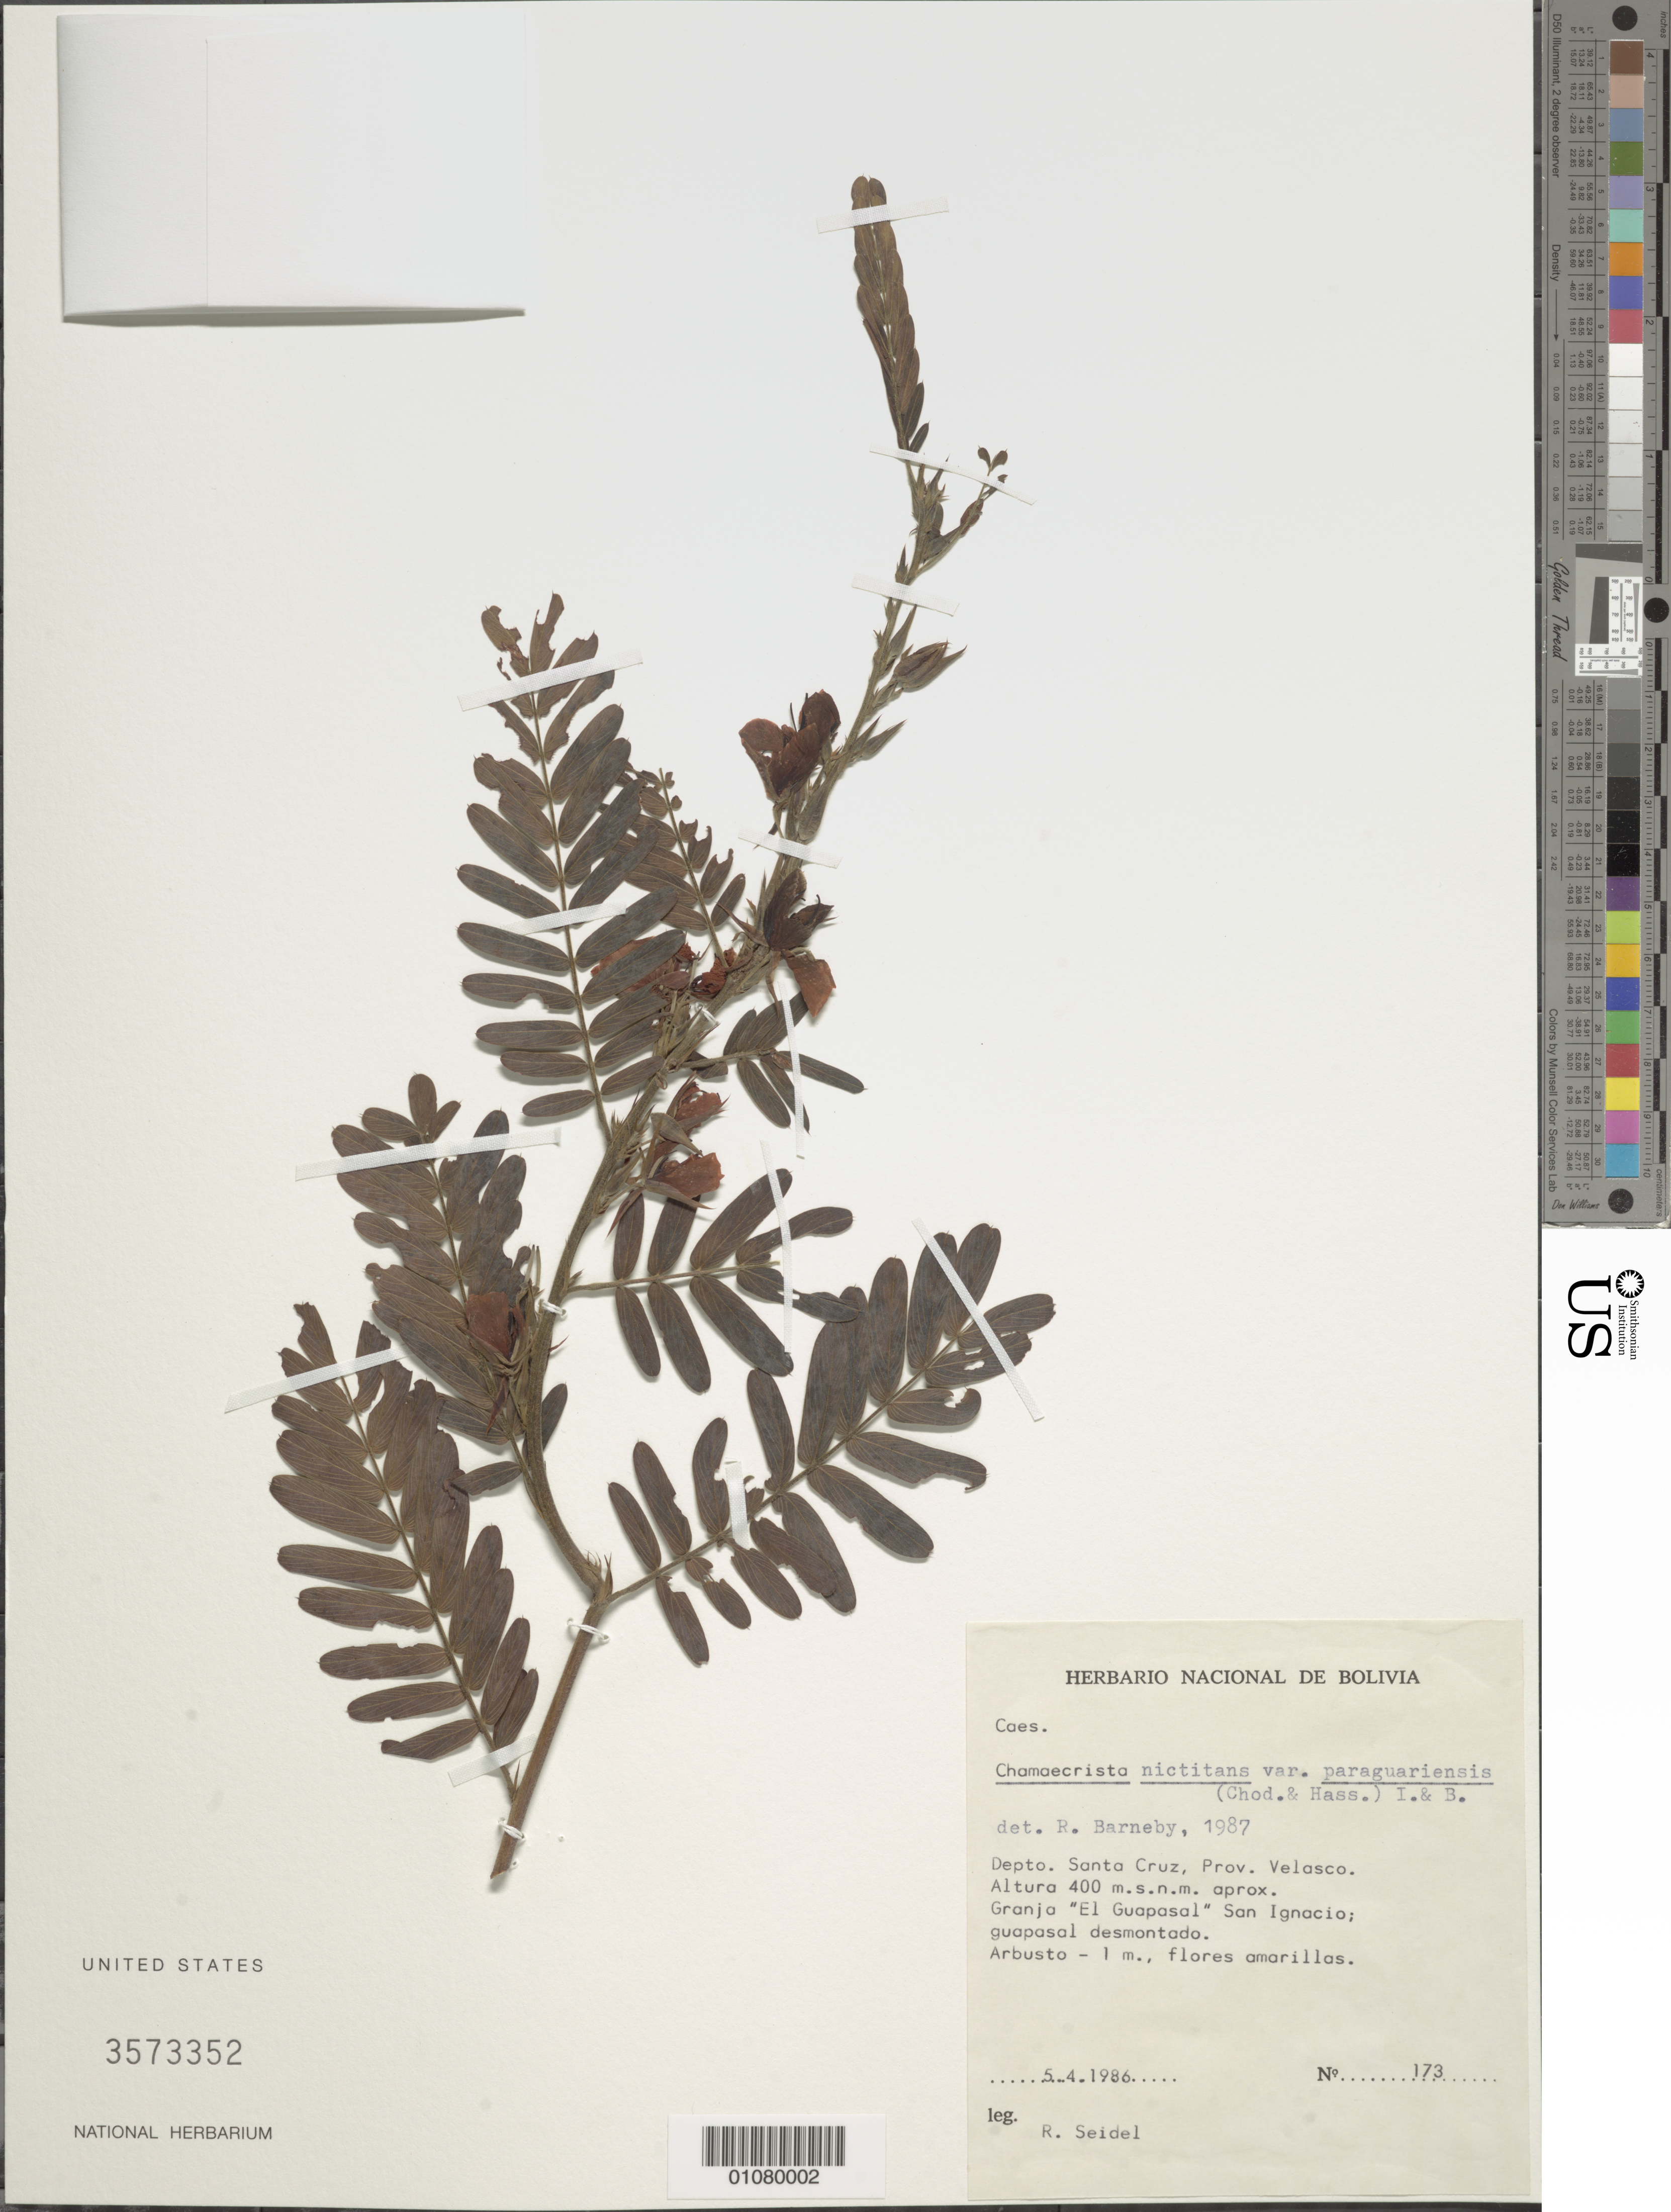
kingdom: Plantae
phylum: Tracheophyta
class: Magnoliopsida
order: Fabales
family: Fabaceae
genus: Chamaecrista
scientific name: Chamaecrista nictitans var. paraguariensis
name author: (Chodat & Hassl.) H.S. Irwin & Barneby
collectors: R. Seidel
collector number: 173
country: Bolivia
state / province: Santa Cruz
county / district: Velasco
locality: Granja, El Guapasal, San Ignacio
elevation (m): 400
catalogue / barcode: US 3573352